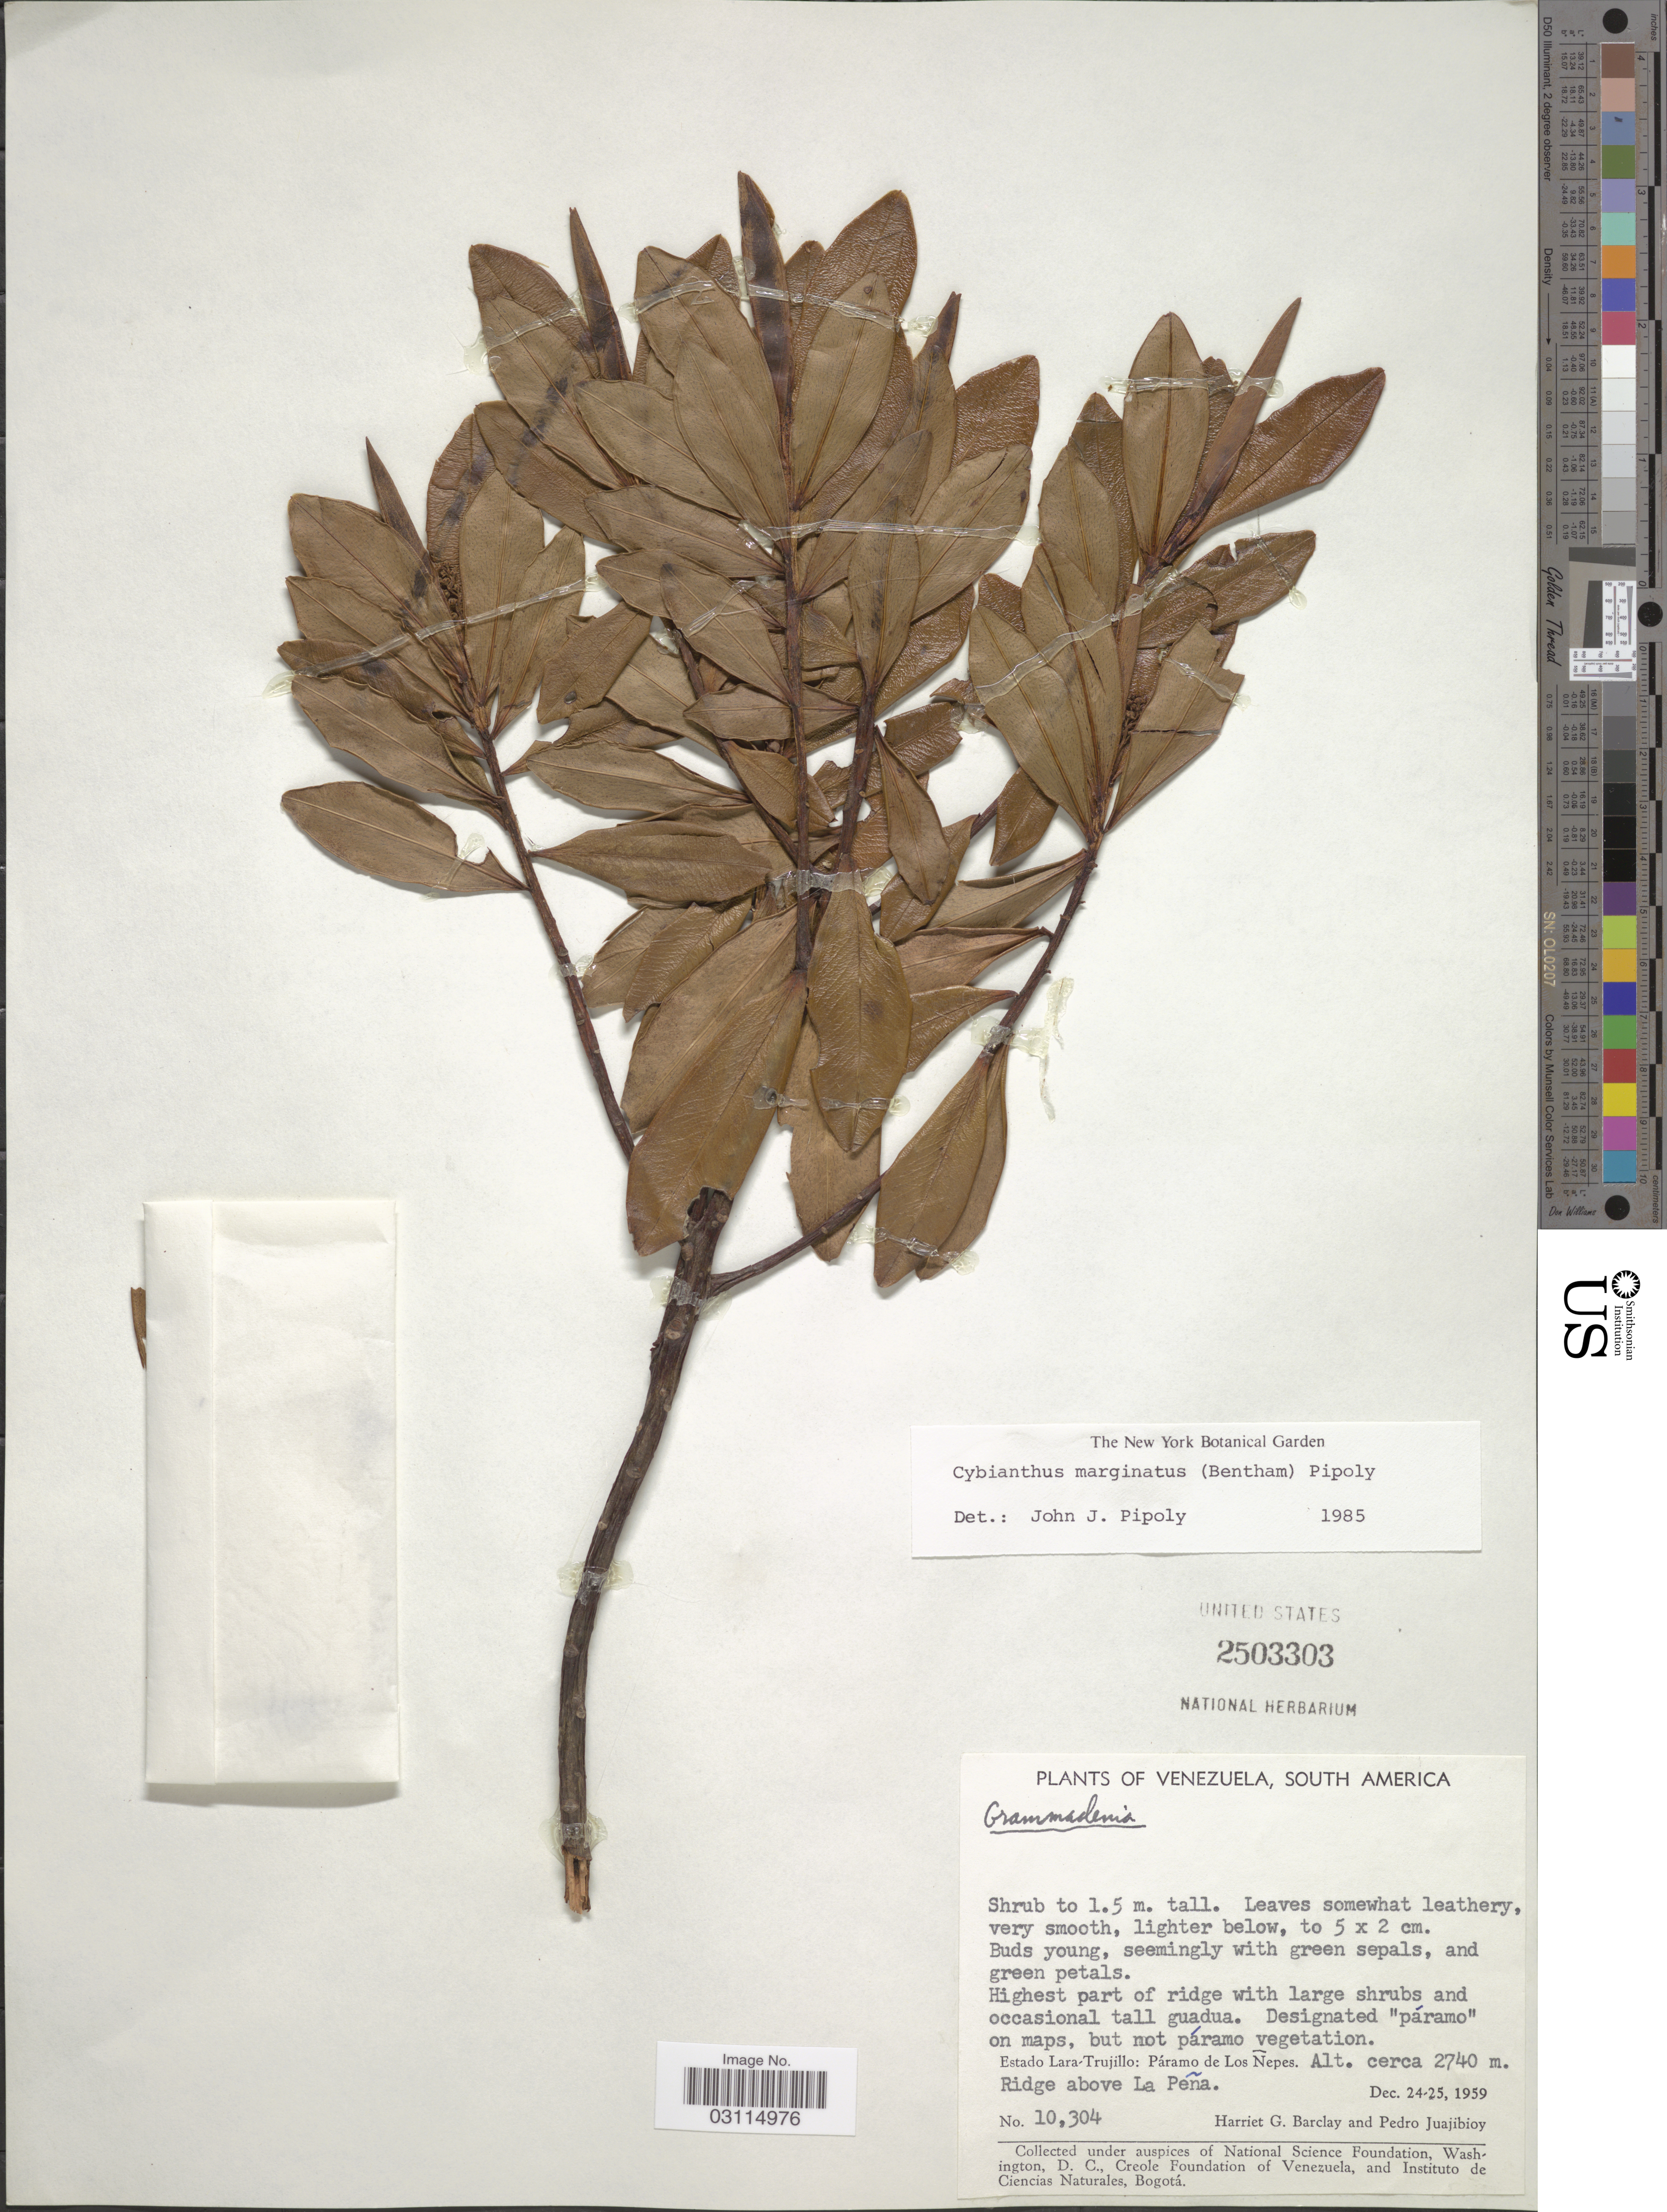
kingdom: Plantae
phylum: Tracheophyta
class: Magnoliopsida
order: Ericales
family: Primulaceae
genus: Cybianthus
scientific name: Cybianthus marginatus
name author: (Benth.) Pipoly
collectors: H. G. Barclay & P. Juajibioy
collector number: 10304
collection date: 1959-12-24/1959-12-25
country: Venezuela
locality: Estado Lara-Trujillo: Páramo de Los Nepes, Ridge above la Peña.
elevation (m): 2740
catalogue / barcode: US 2503303